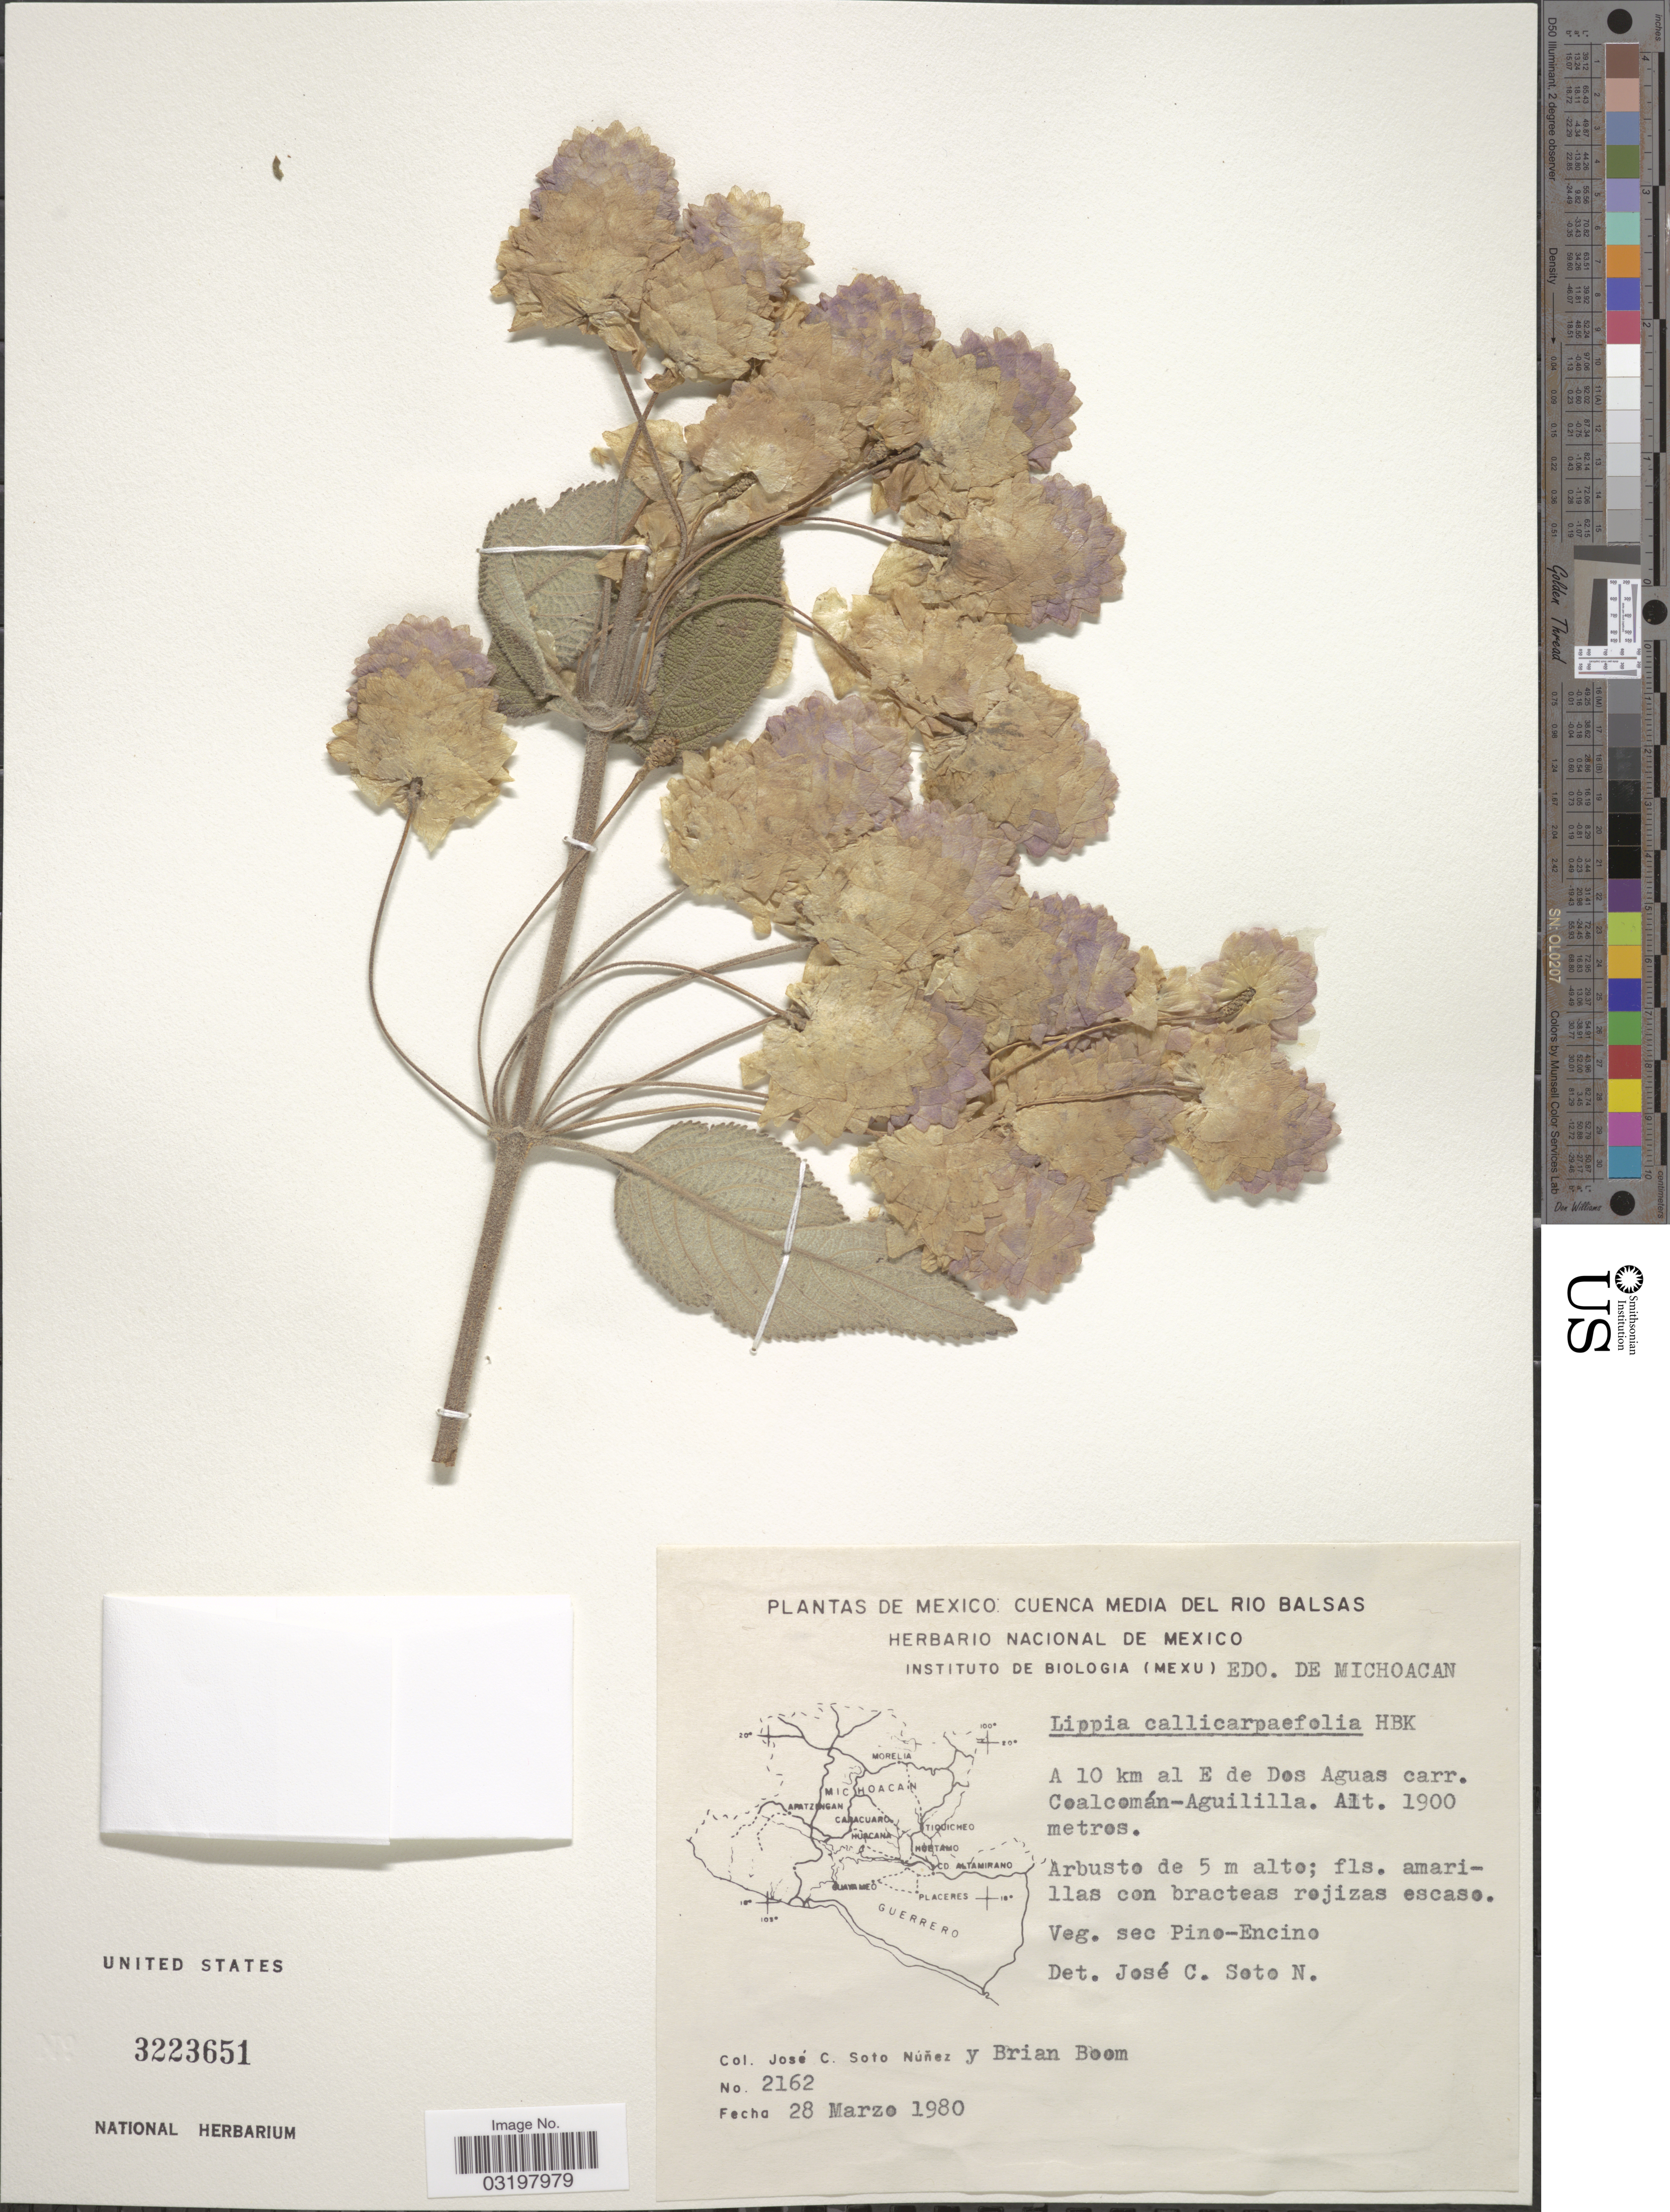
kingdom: Plantae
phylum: Tracheophyta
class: Magnoliopsida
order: Lamiales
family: Verbenaceae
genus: Lippia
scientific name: Lippia callicarpifolia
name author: Kunth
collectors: J. Soto & B. M. Boom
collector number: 2162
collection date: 1980-03-28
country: Mexico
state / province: Michoacán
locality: Edo. de Michoacan. A 10 km al E de Dos Aguas carr. Coalcomán-Aguililla.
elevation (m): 1900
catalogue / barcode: US 3223651